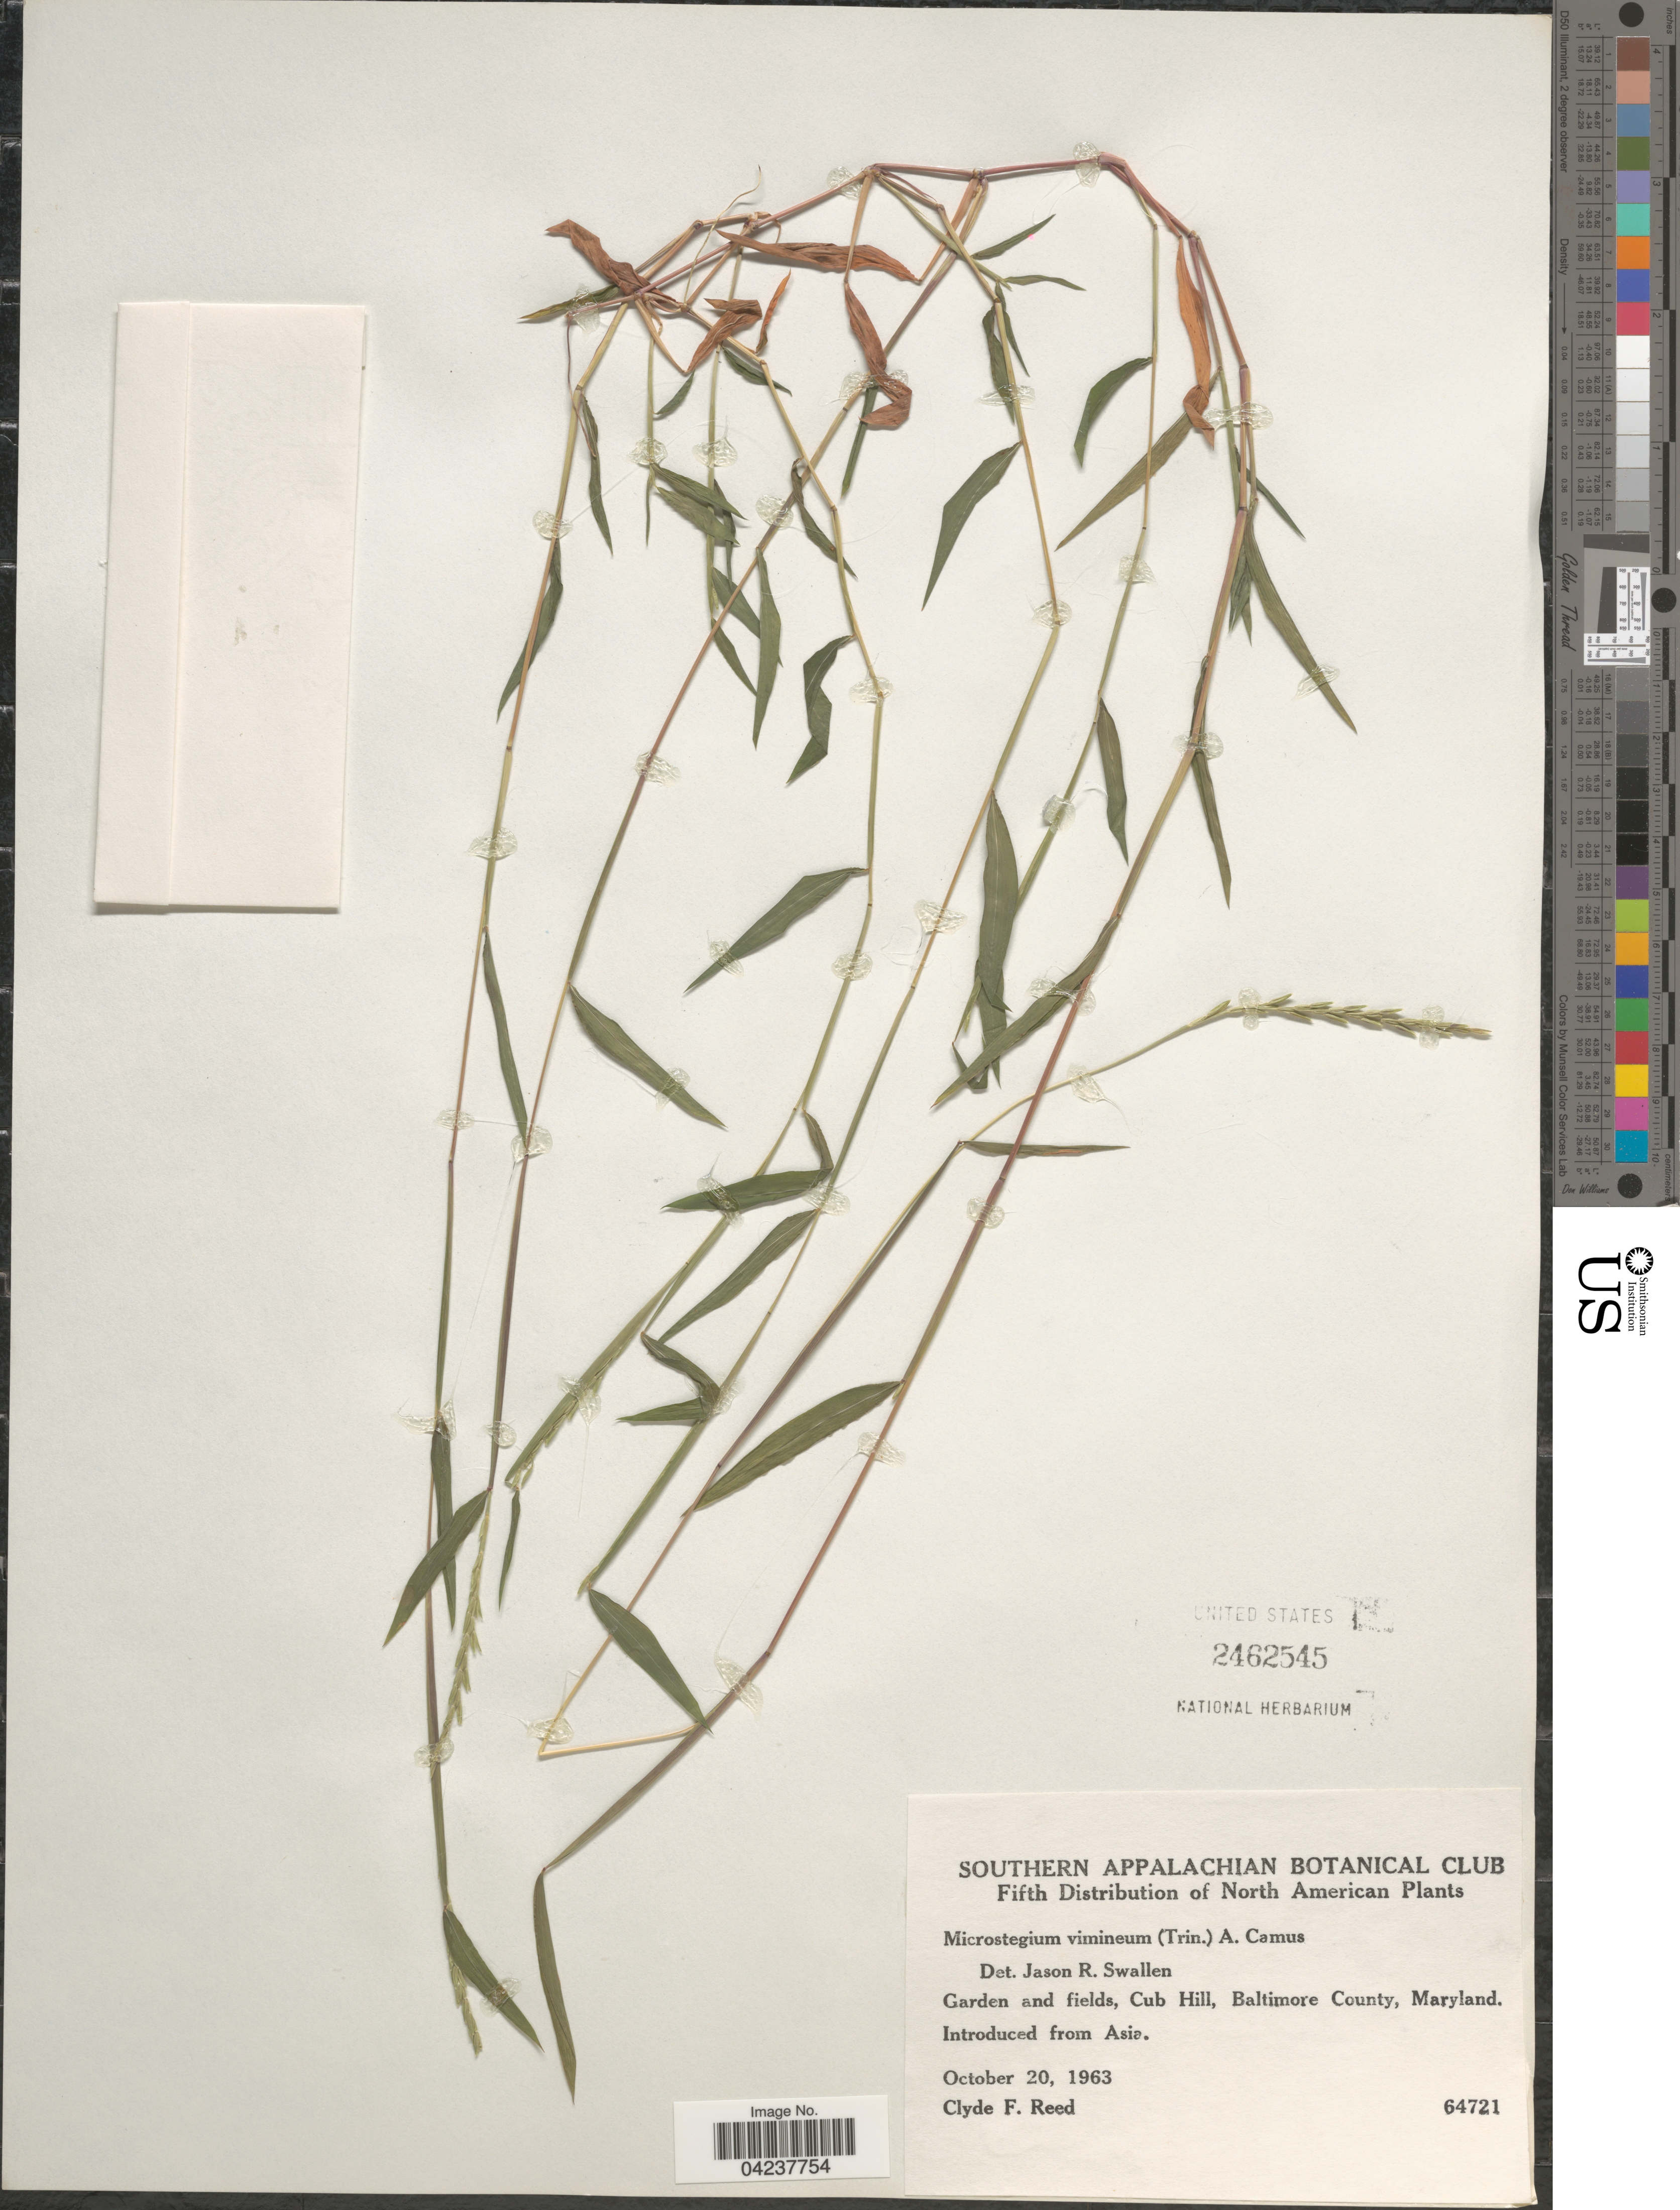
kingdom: Plantae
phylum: Tracheophyta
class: Liliopsida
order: Poales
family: Poaceae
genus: Microstegium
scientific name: Microstegium vimineum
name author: (Trin.) A. Camus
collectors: C. F. Reed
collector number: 64721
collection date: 1963-10-20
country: United States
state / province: Maryland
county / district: Baltimore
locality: Garden and fields, Cub Hill, Baltimore County.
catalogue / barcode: US 2462545